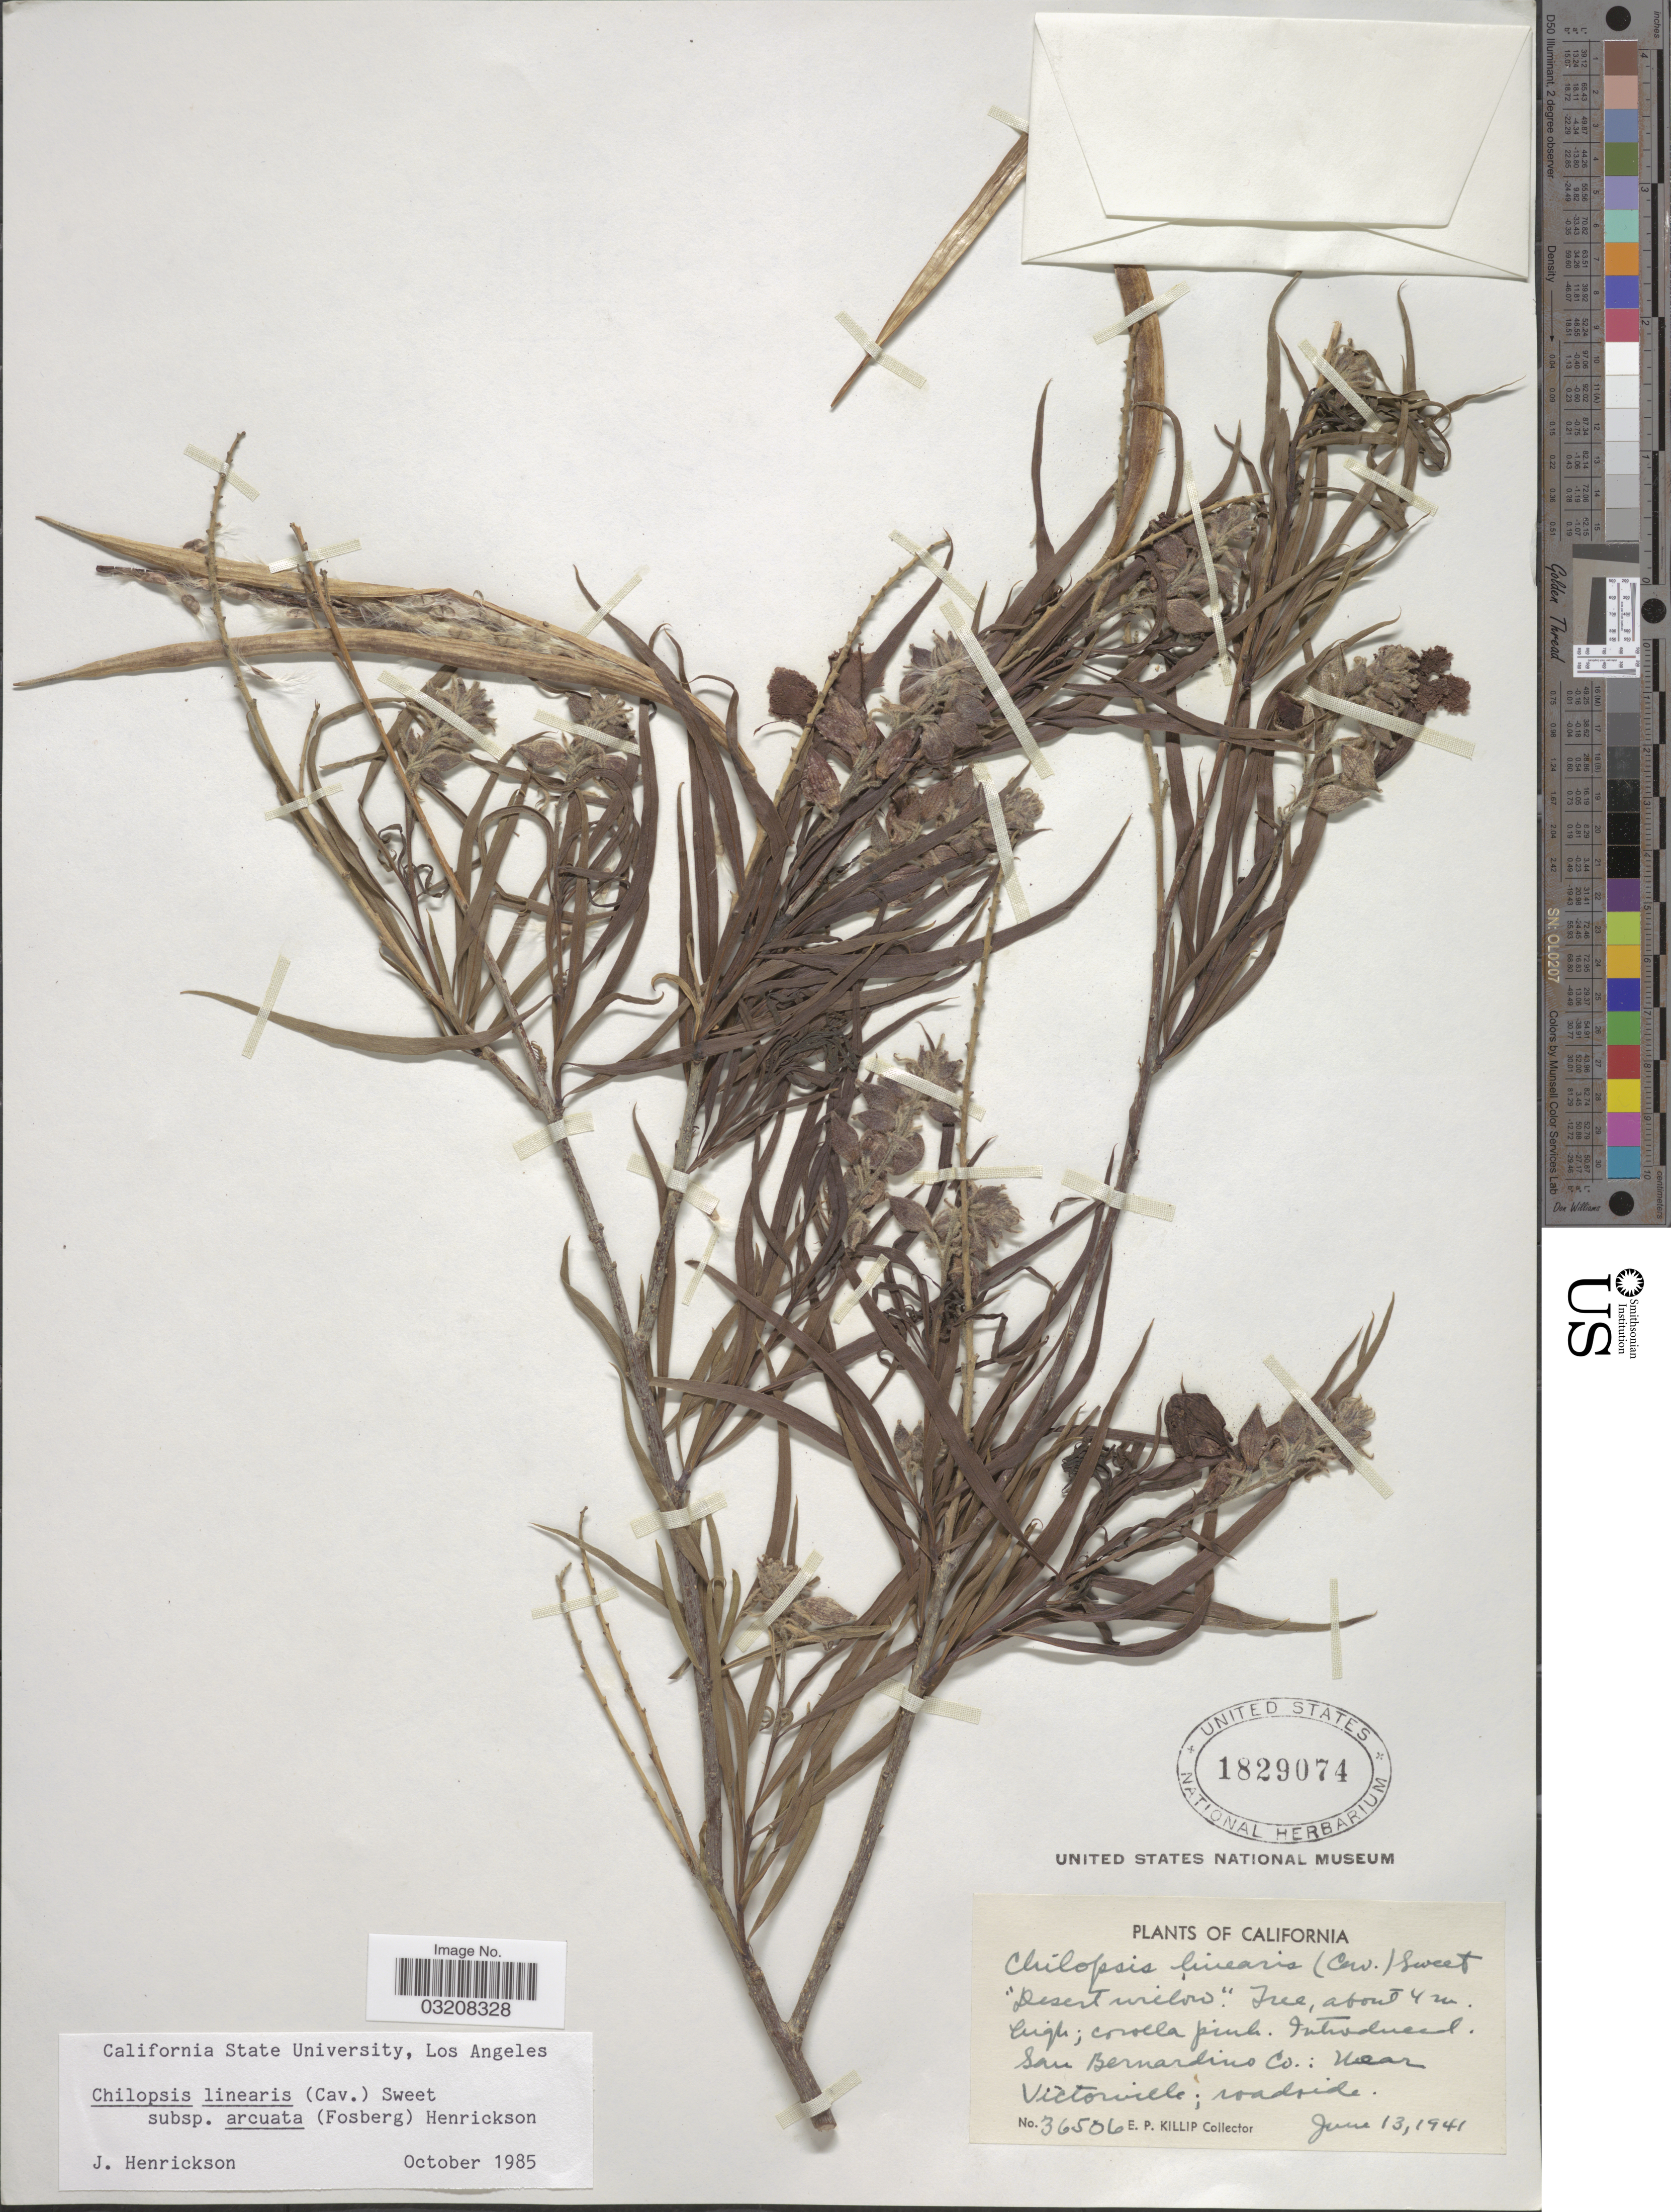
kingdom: Plantae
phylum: Tracheophyta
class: Magnoliopsida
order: Lamiales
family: Bignoniaceae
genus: Chilopsis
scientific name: Chilopsis linearis subsp. arcuata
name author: (Fosberg) Henrickson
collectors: E. P. Killip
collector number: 36506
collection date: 1941-06-13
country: United States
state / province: California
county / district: San Bernardino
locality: San Bernardino Co.: Near Victorville; roadside.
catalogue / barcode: US 1829074